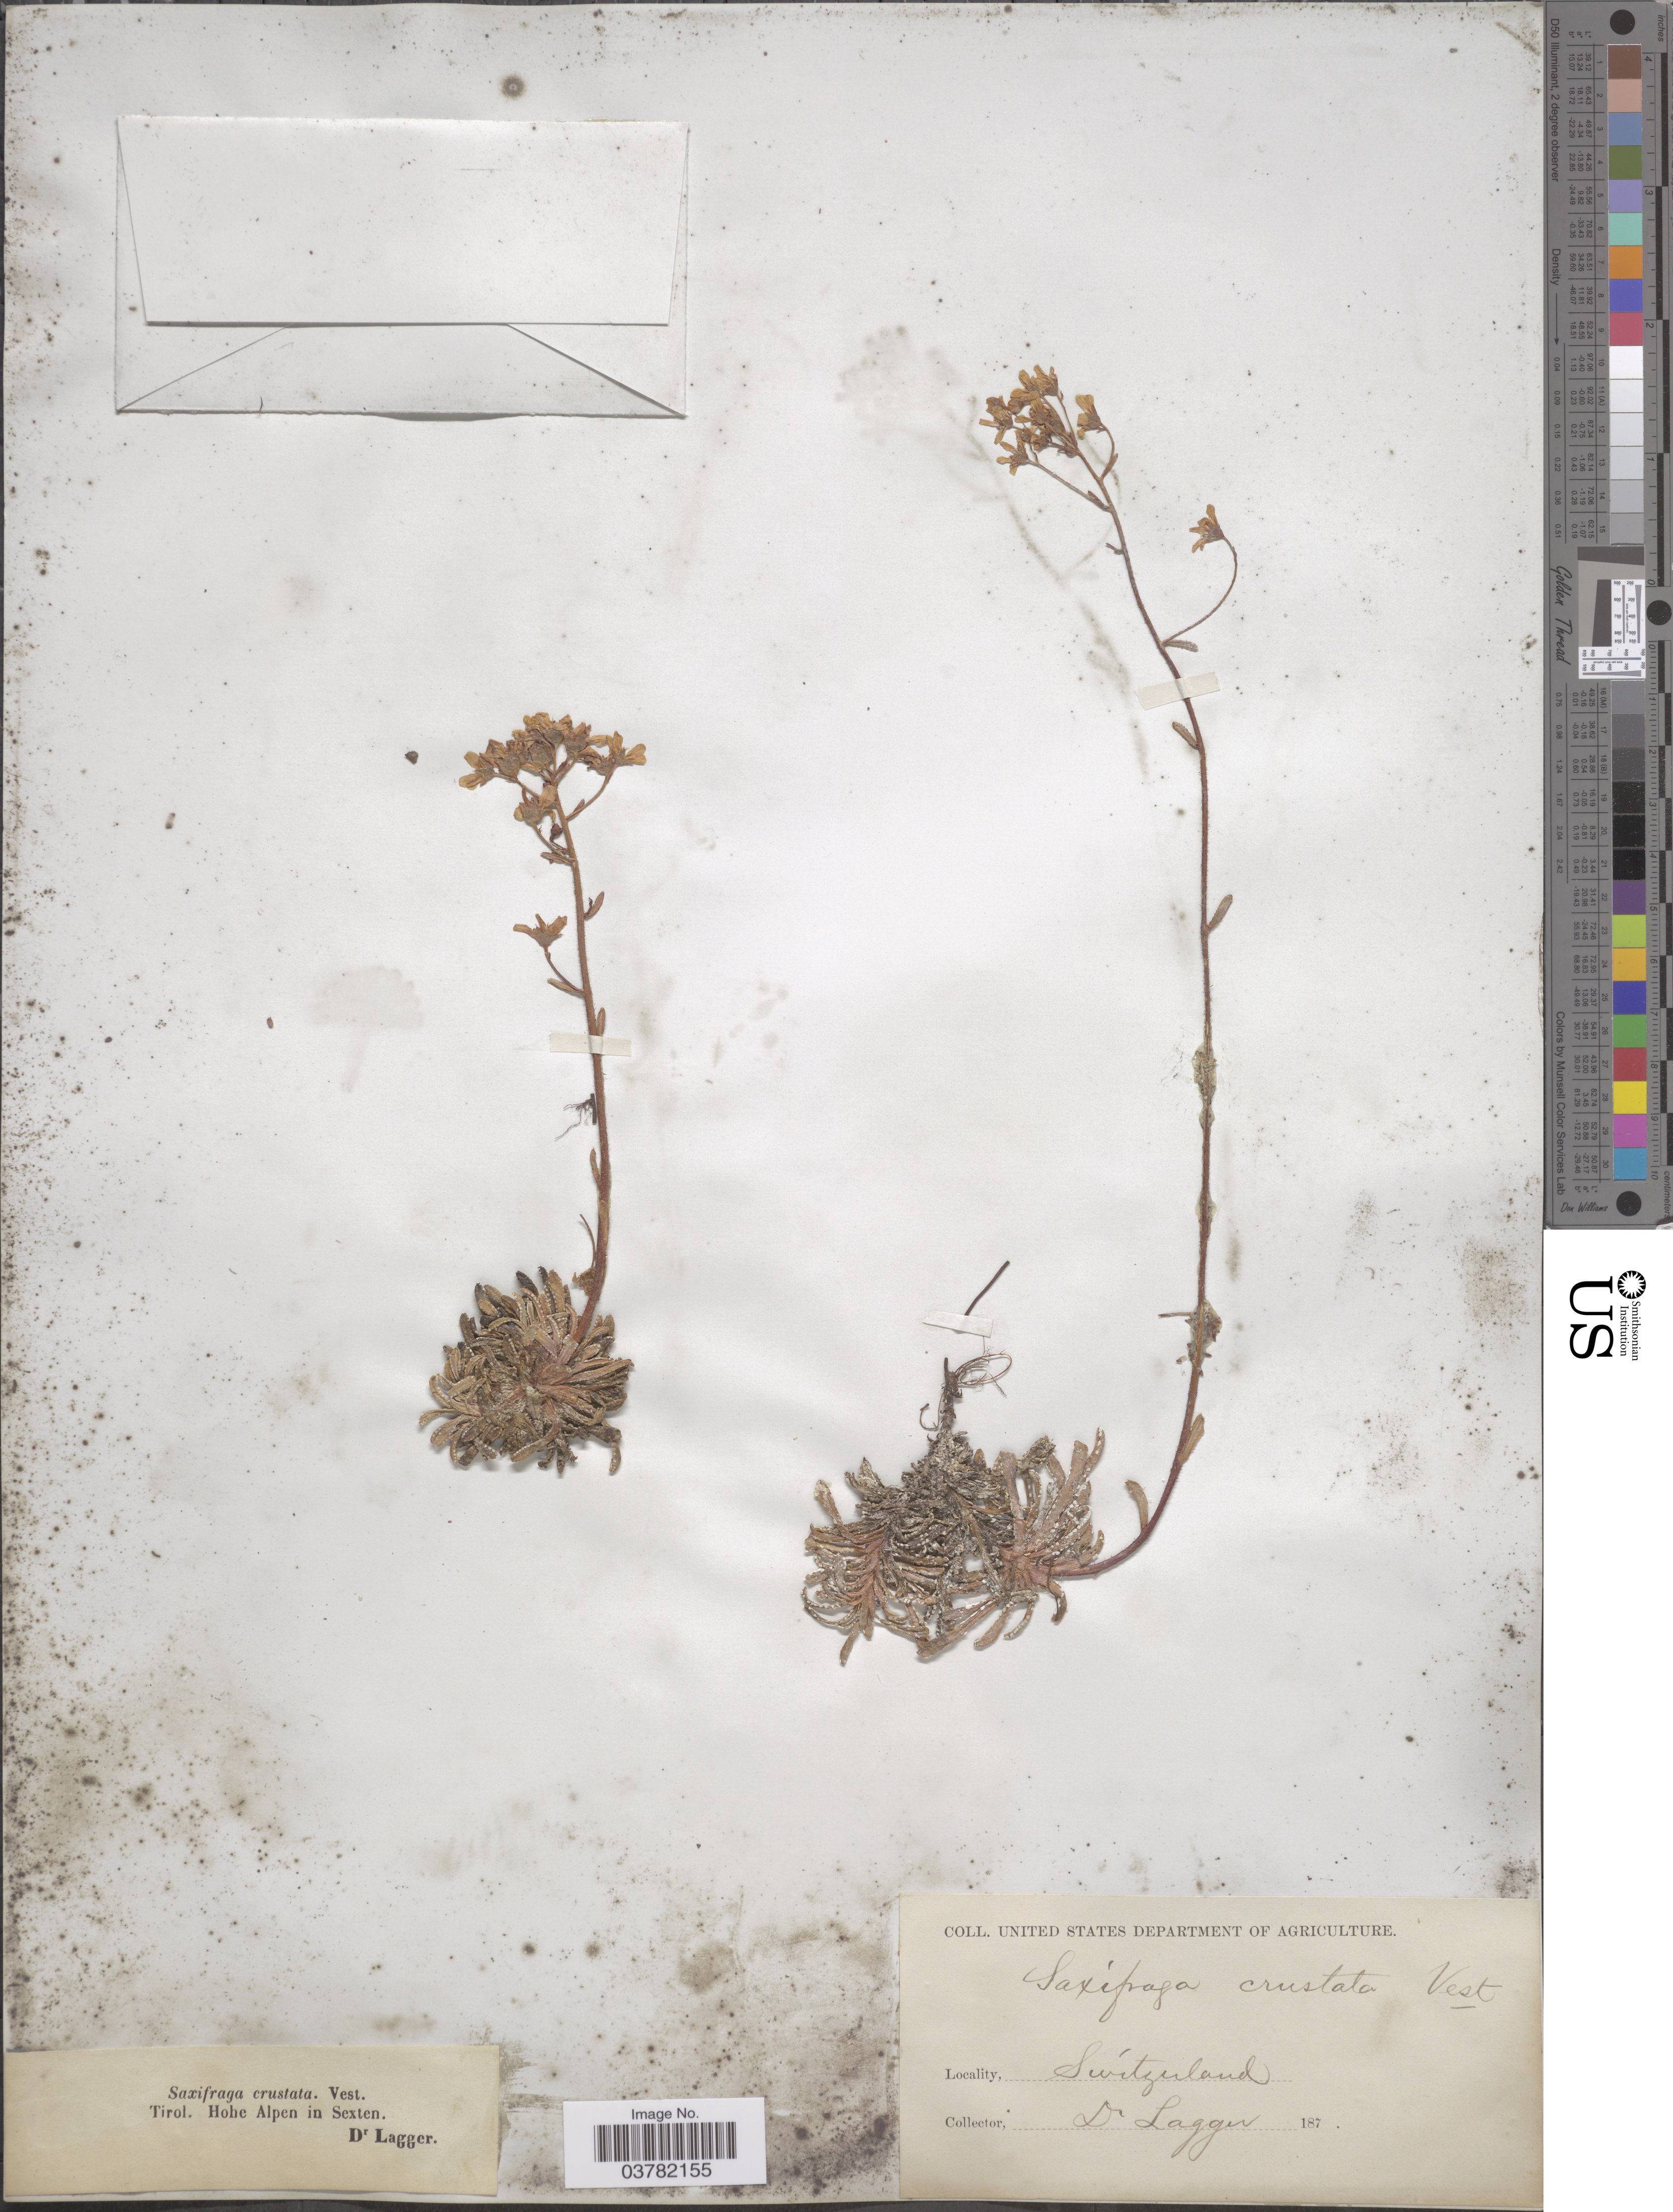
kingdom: Plantae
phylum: Tracheophyta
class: Magnoliopsida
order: Saxifragales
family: Saxifragaceae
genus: Saxifraga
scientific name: Saxifraga crustata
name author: Vest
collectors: D. Lagger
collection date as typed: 187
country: Switzerland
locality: Tirol. Hohe Alpen in Sexten.